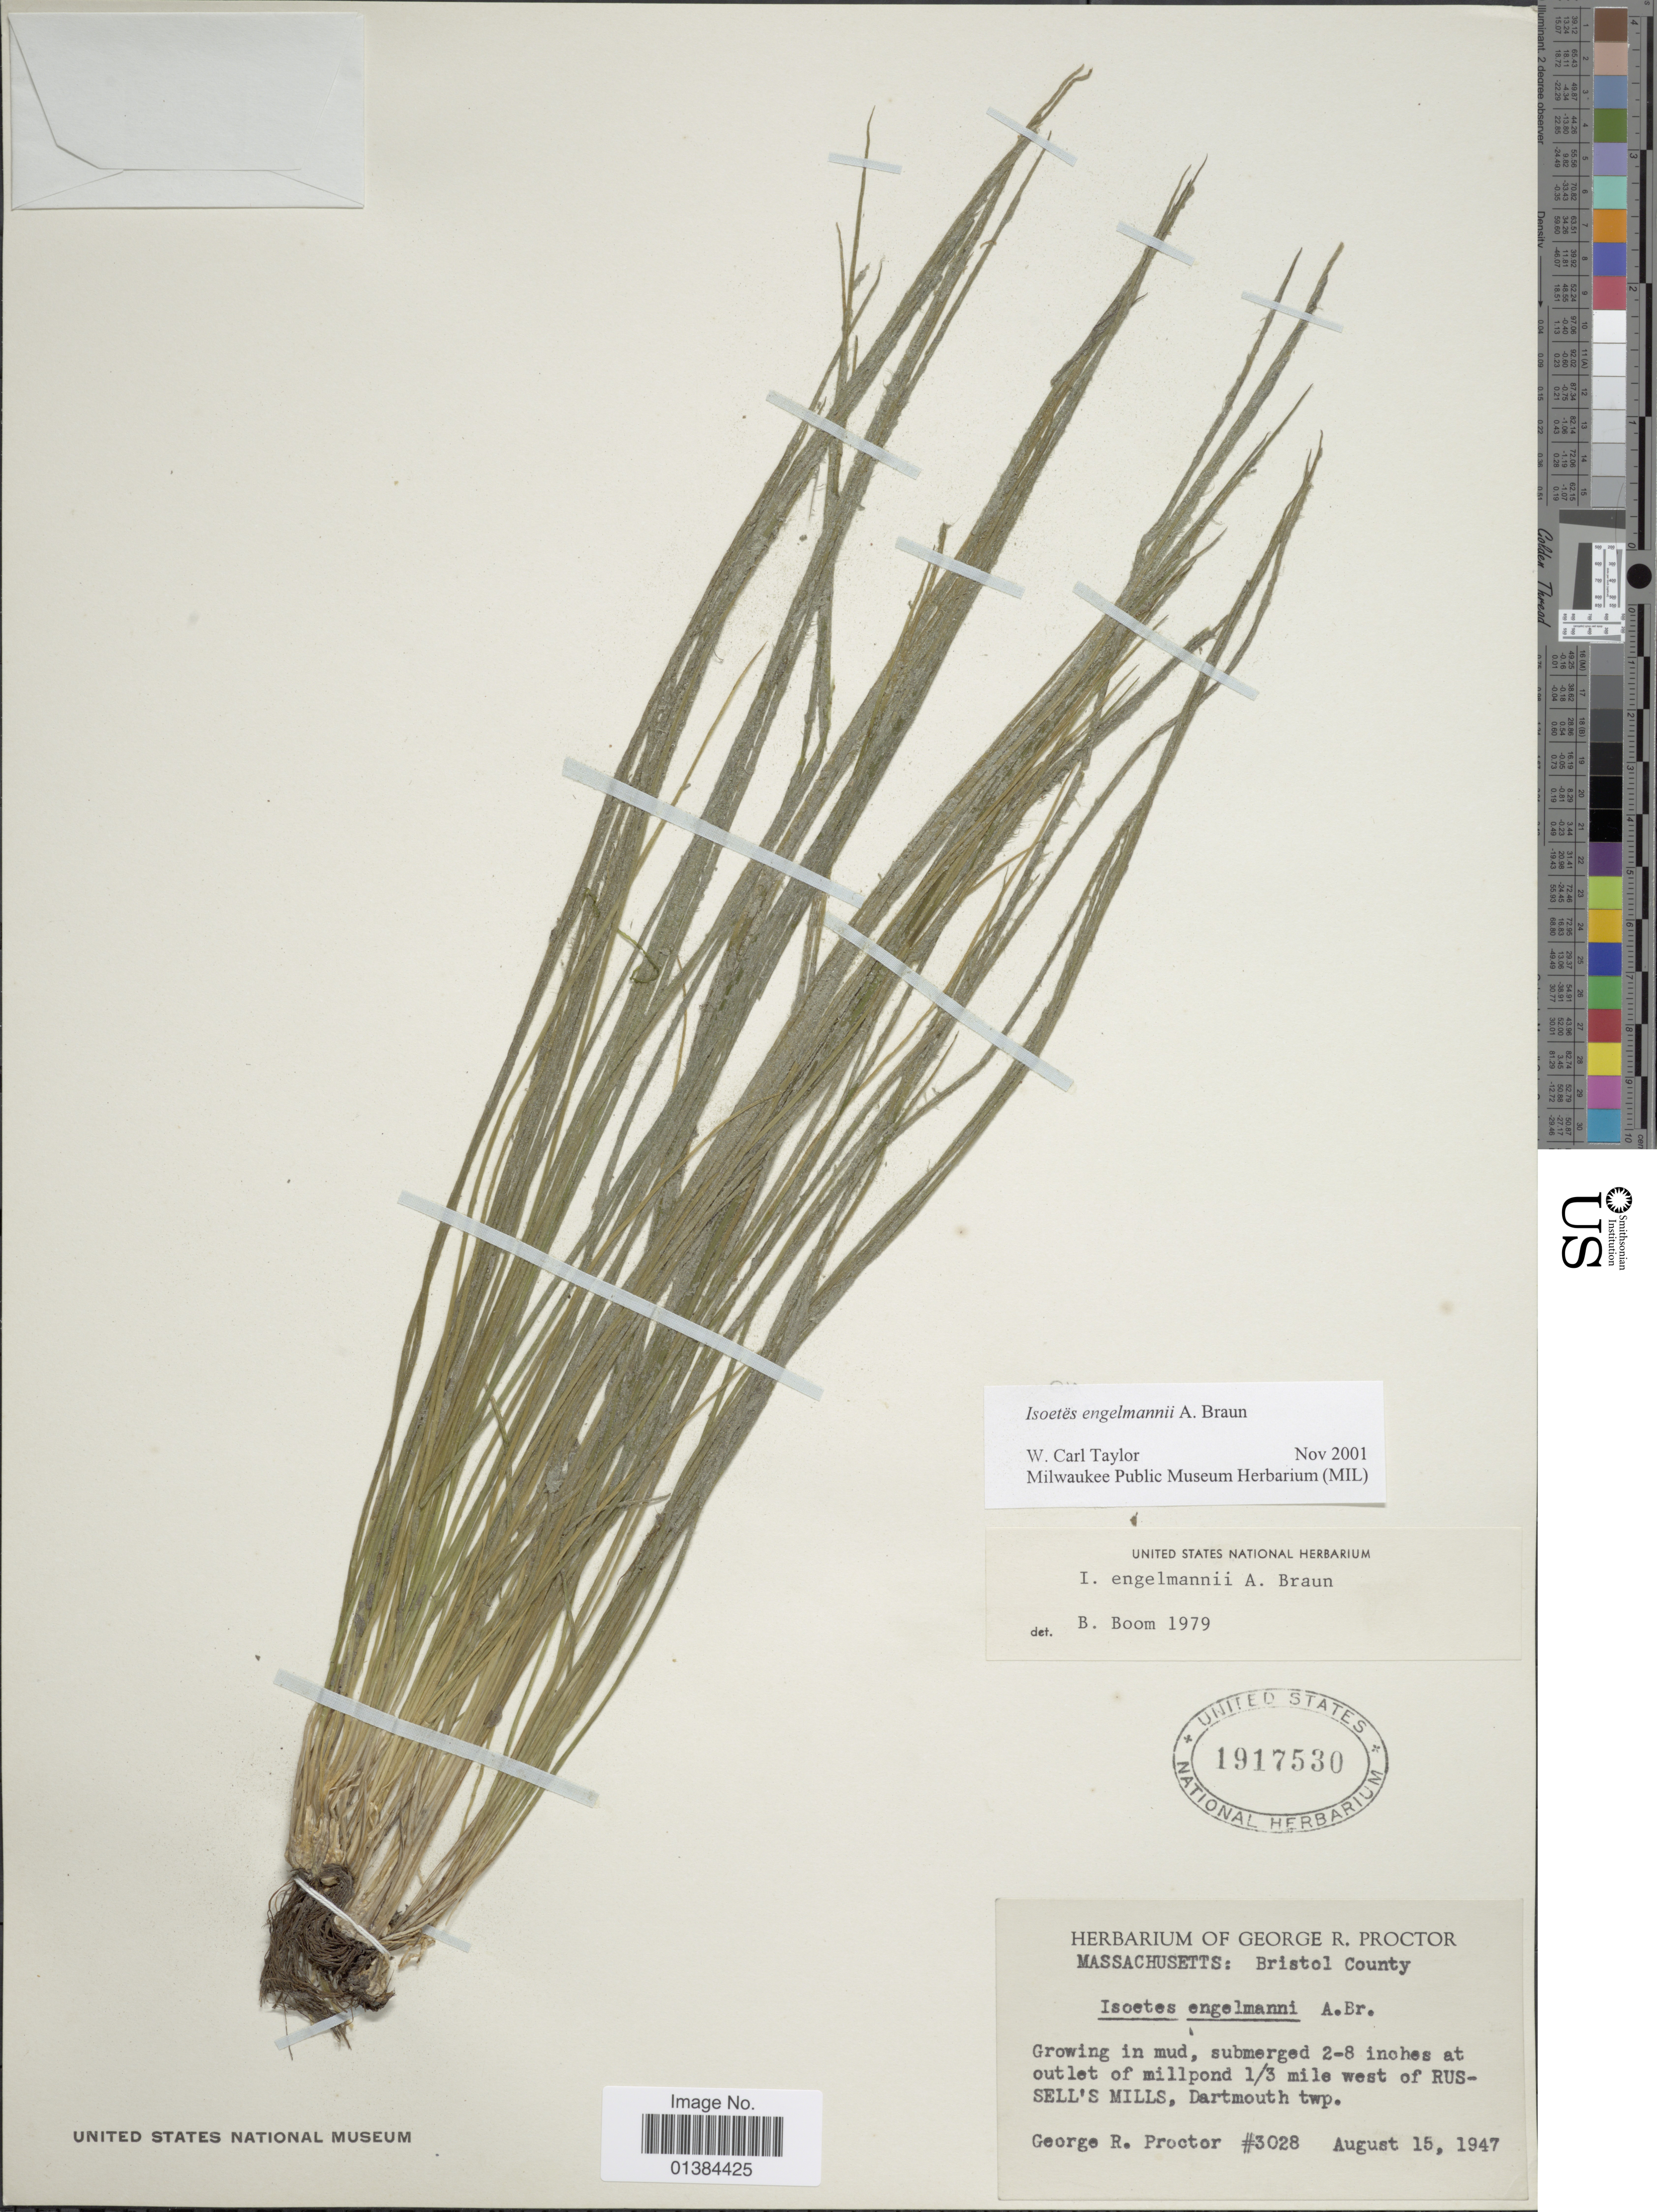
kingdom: Plantae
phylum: Tracheophyta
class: Lycopodiopsida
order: Isoetales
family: Isoetaceae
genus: Isoetes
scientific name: Isoetes engelmannii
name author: A. Braun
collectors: G. R. Proctor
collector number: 3028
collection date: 1947-08-15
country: United States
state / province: Massachusetts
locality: Bristol County. Growing in mud, submerged 2-8 inches at outlet of millpond 1/3 west of Russell's Mills, Dartmouth twp.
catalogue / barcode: US 1917530